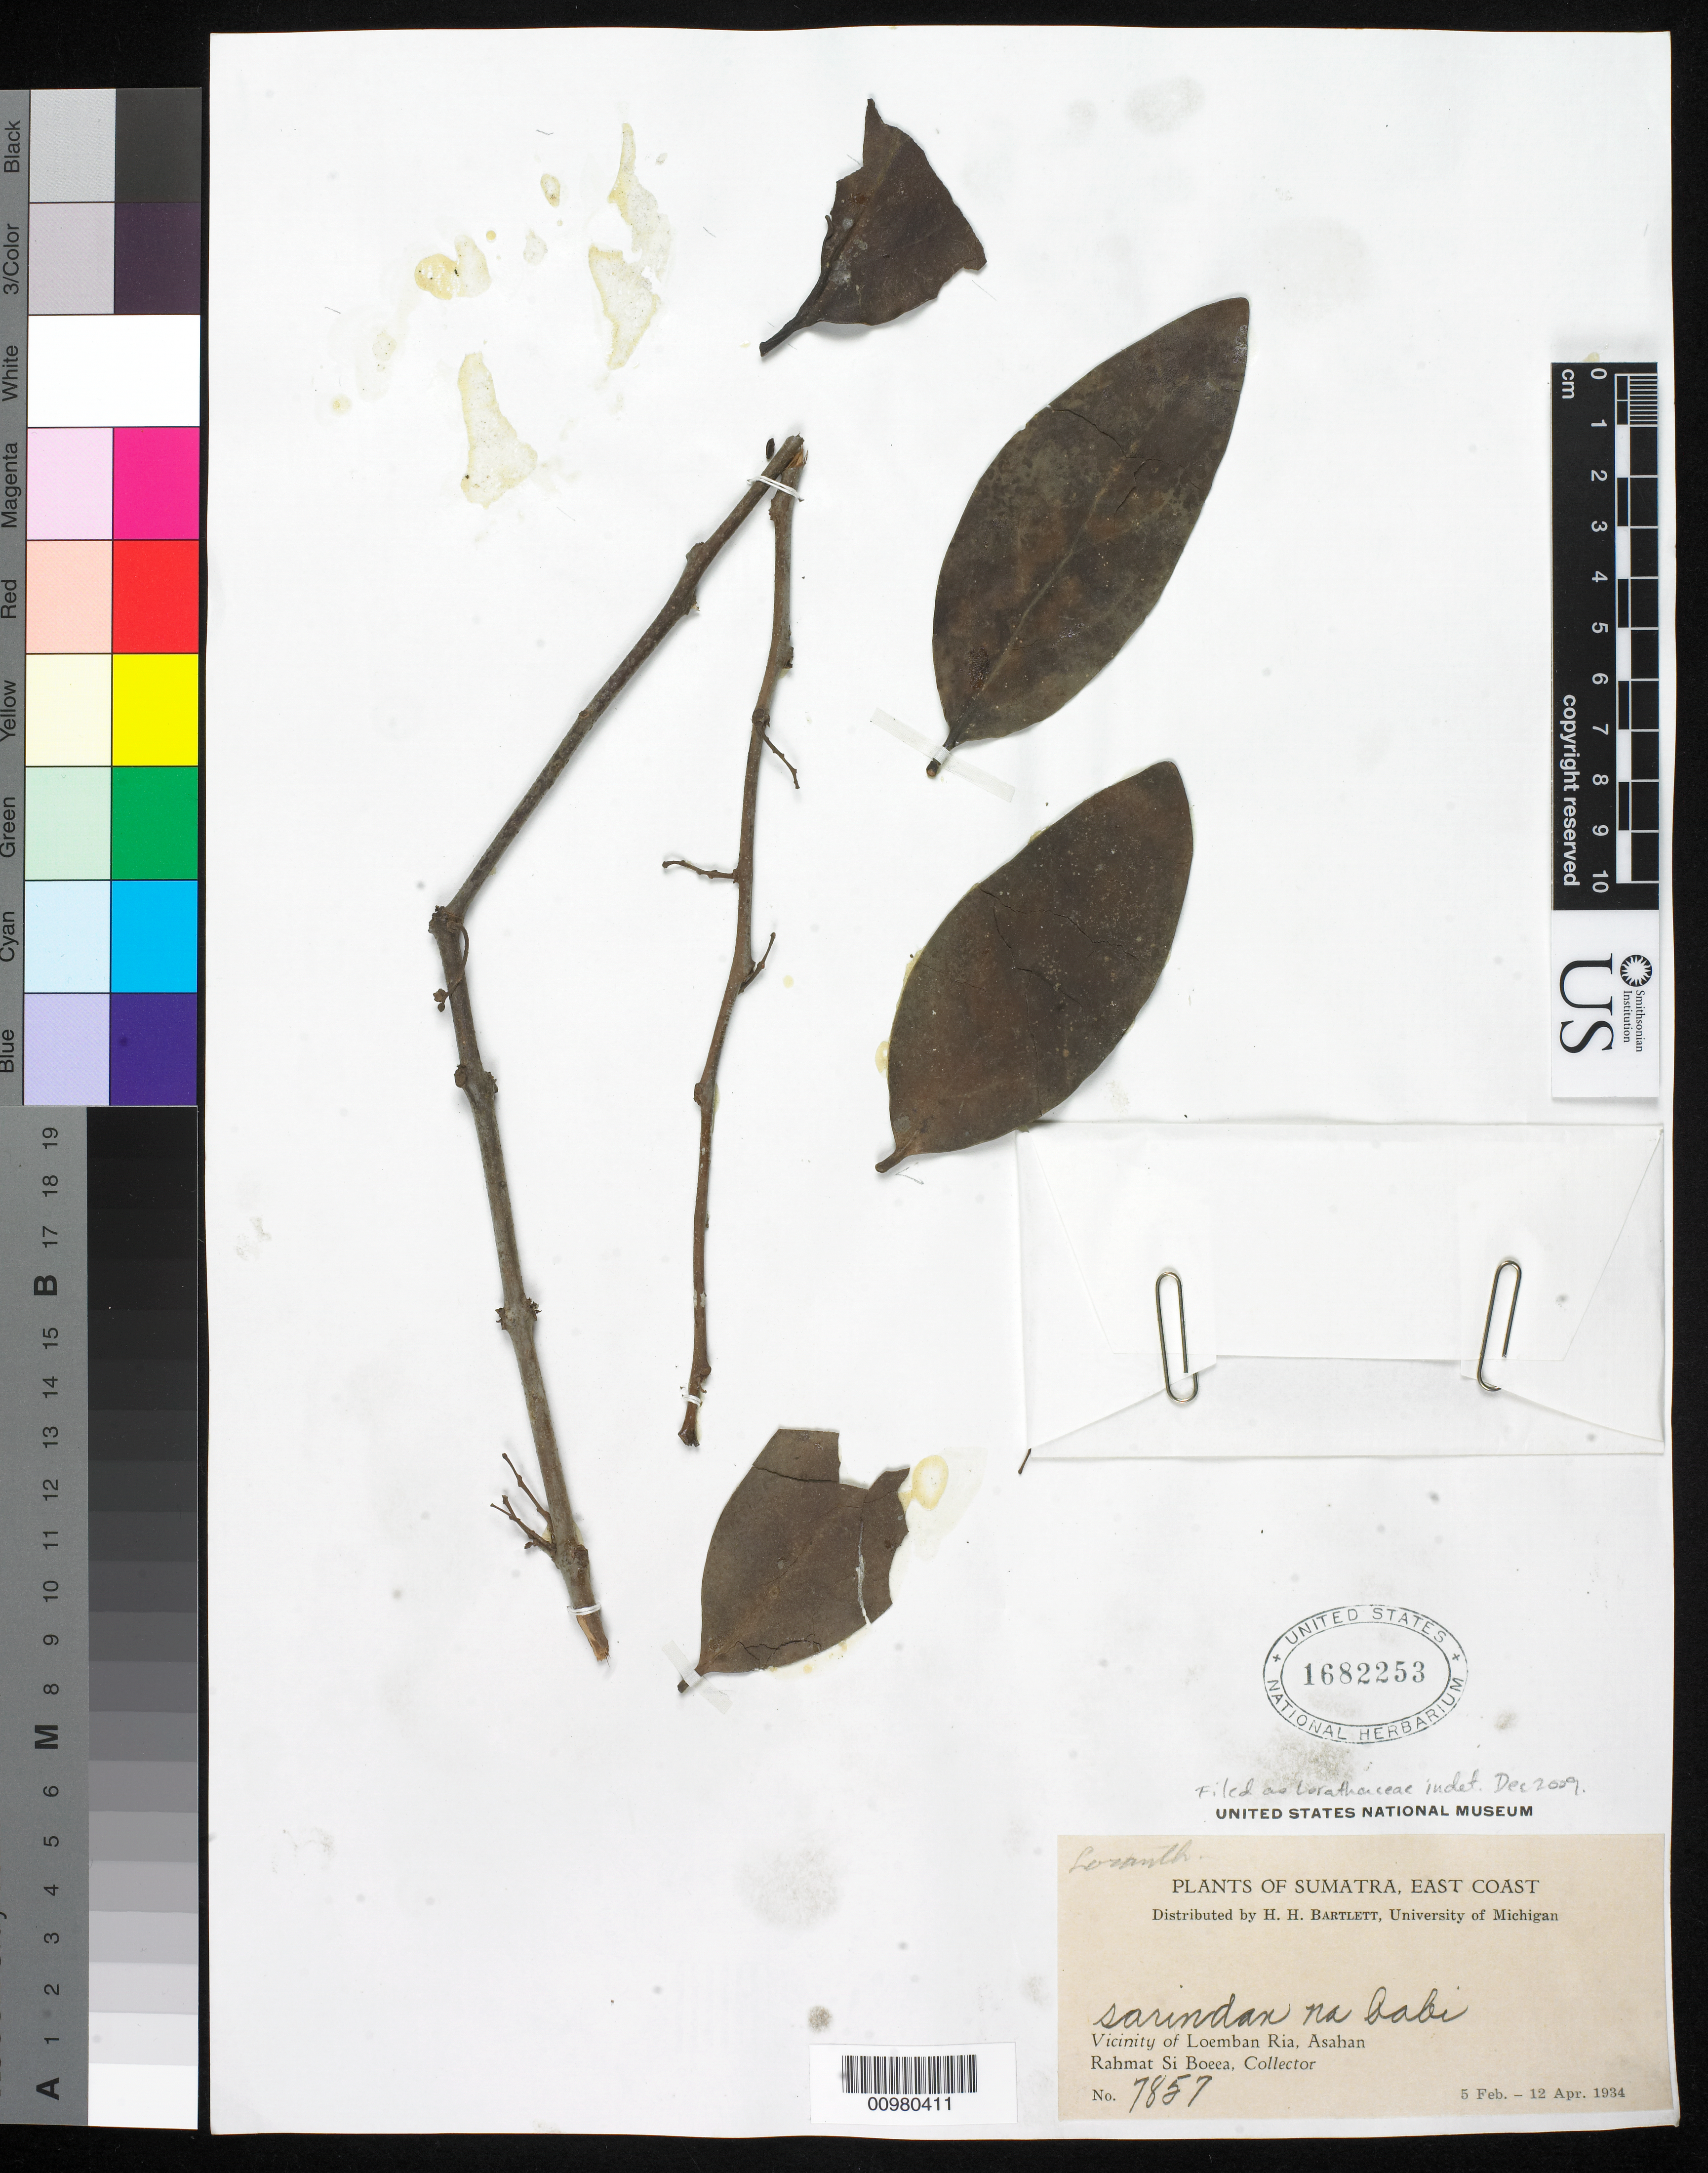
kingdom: Plantae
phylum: Tracheophyta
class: Magnoliopsida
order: Santalales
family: Loranthaceae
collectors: Rahmat Si Boeea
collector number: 7857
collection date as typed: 05 Feb 1934 to 12 Apr 1934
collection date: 1934-02-05/1934-04-12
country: Indonesia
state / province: Sumatra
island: Sumatra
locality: (East Coast) vicinity of Loemban Ria, Asahan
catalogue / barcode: US 1682253